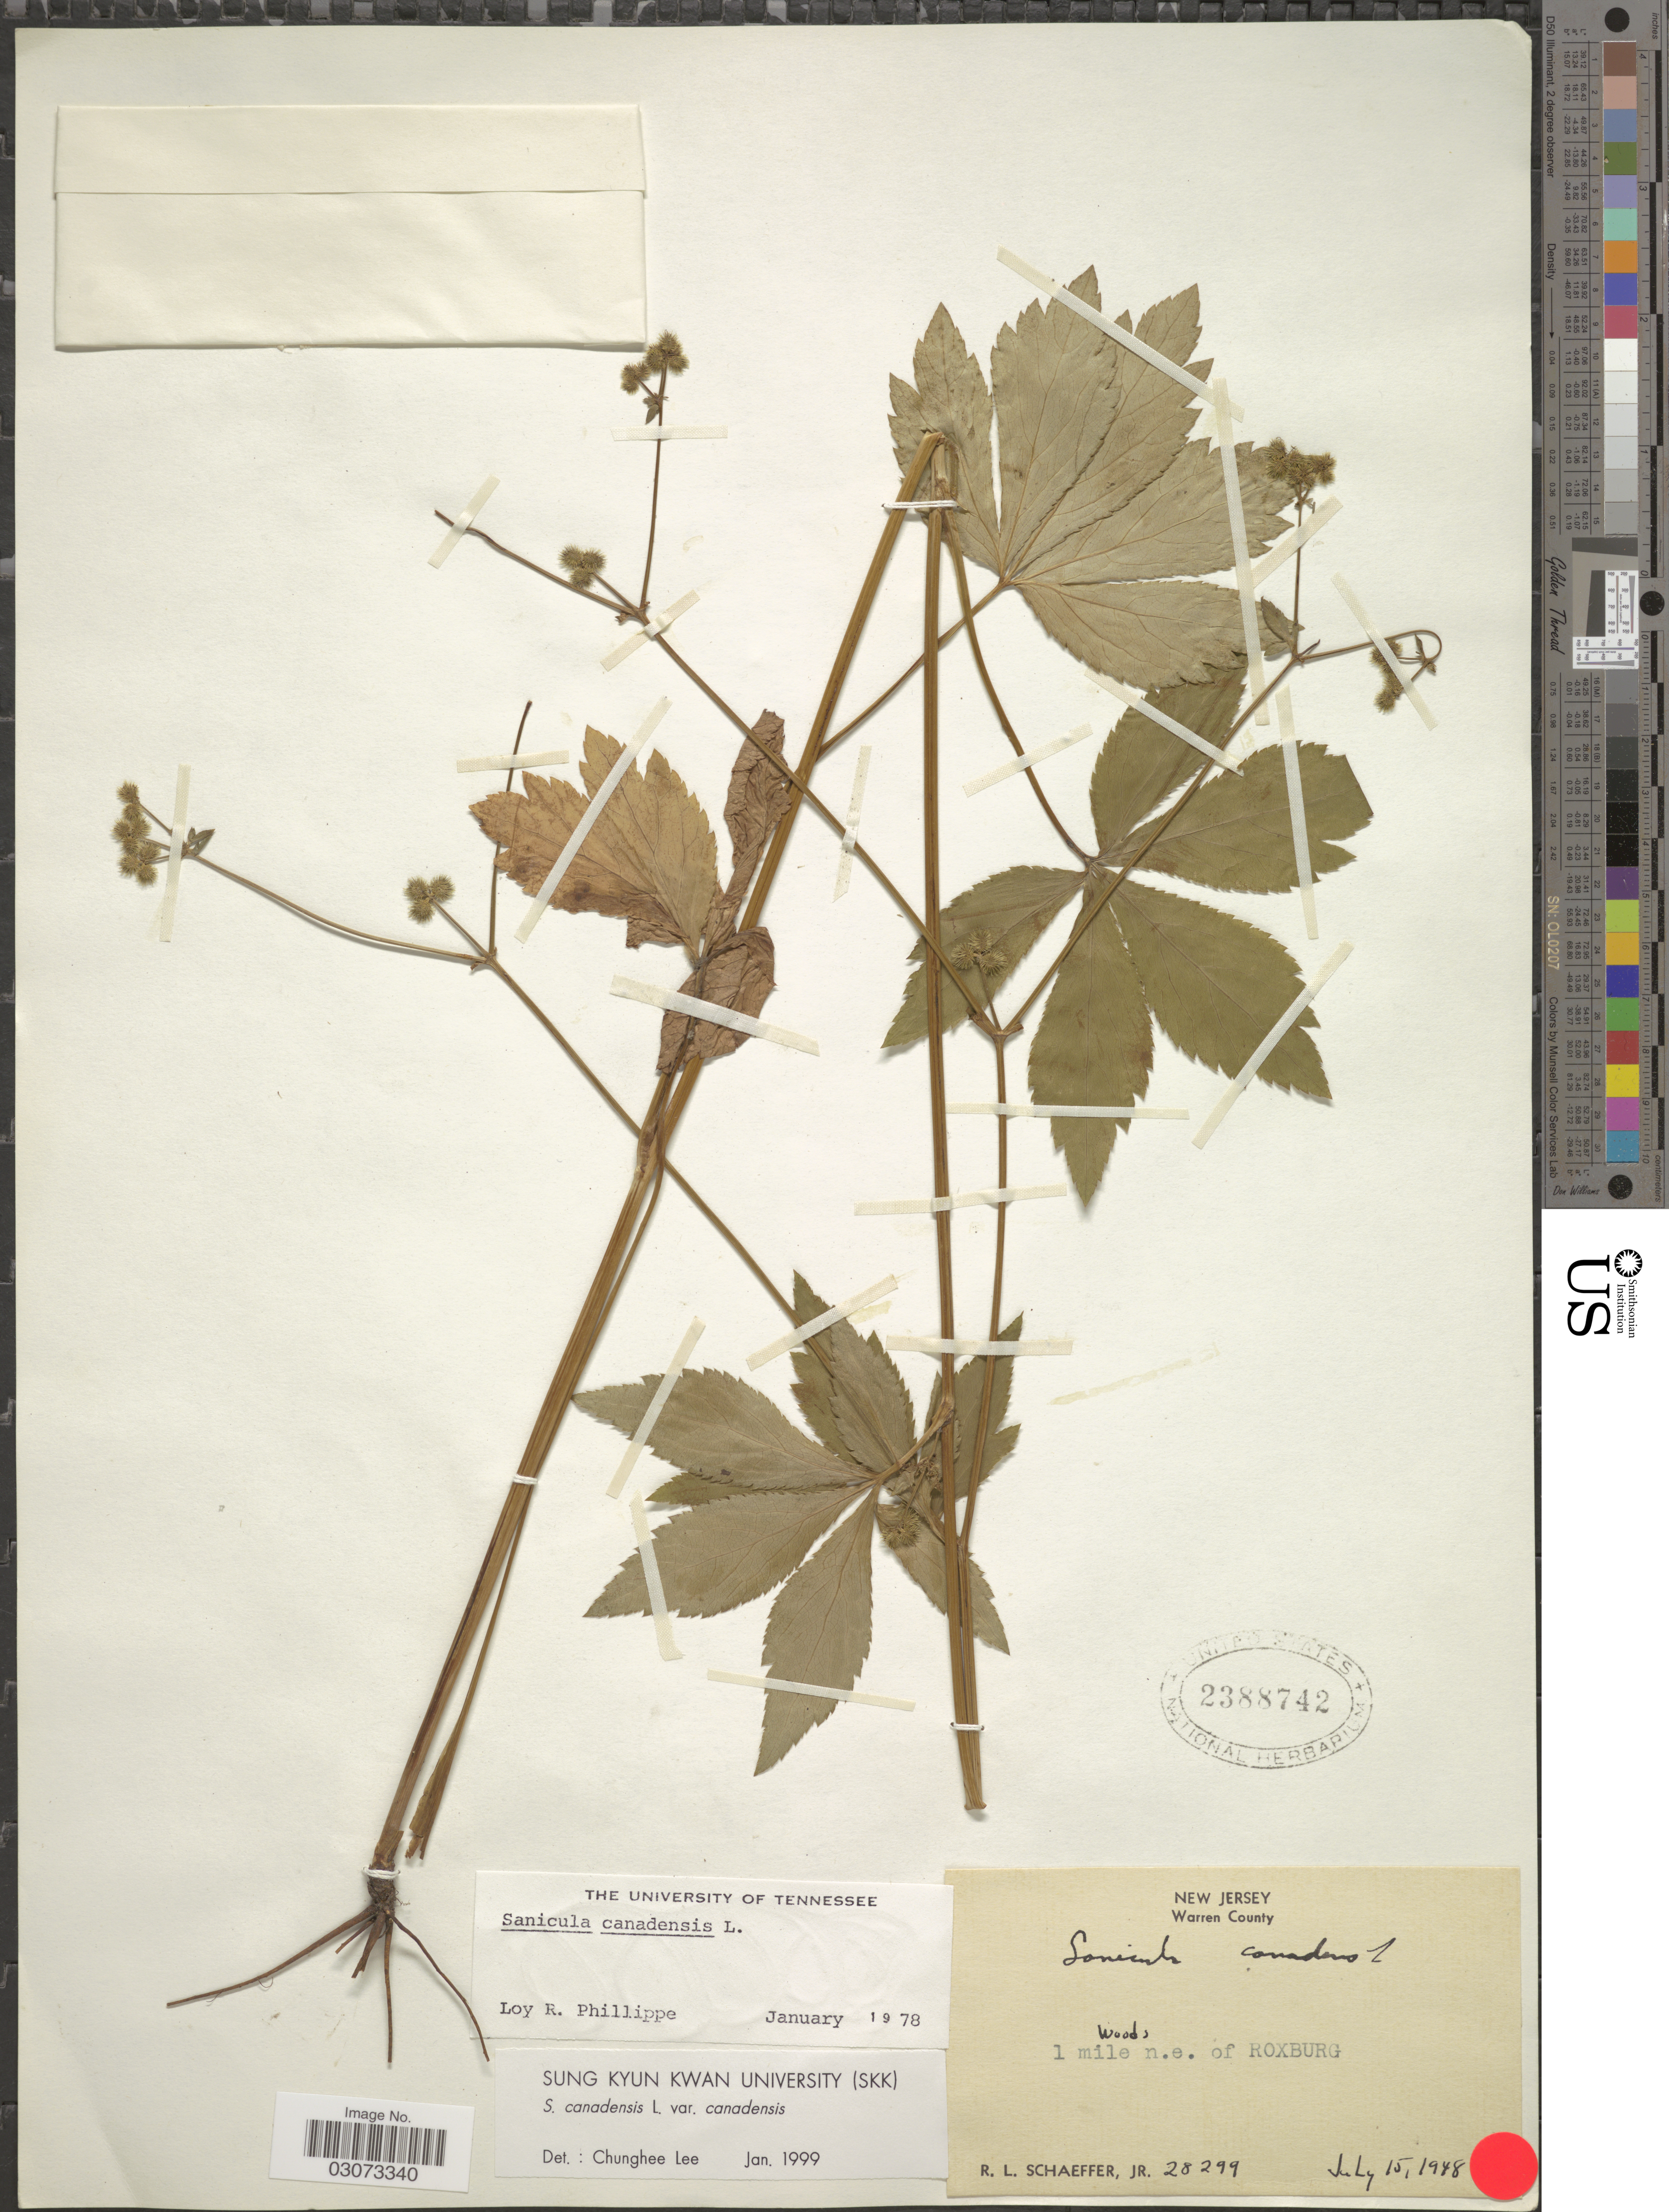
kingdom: Plantae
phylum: Tracheophyta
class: Magnoliopsida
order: Apiales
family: Apiaceae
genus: Sanicula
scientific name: Sanicula canadensis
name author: L.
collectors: R. L. Schaeffer Jr.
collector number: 28299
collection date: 1948-07-15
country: United States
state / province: New Jersey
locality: Warren County. 1 mile n.e. of Roxburg.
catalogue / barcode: US 2388742